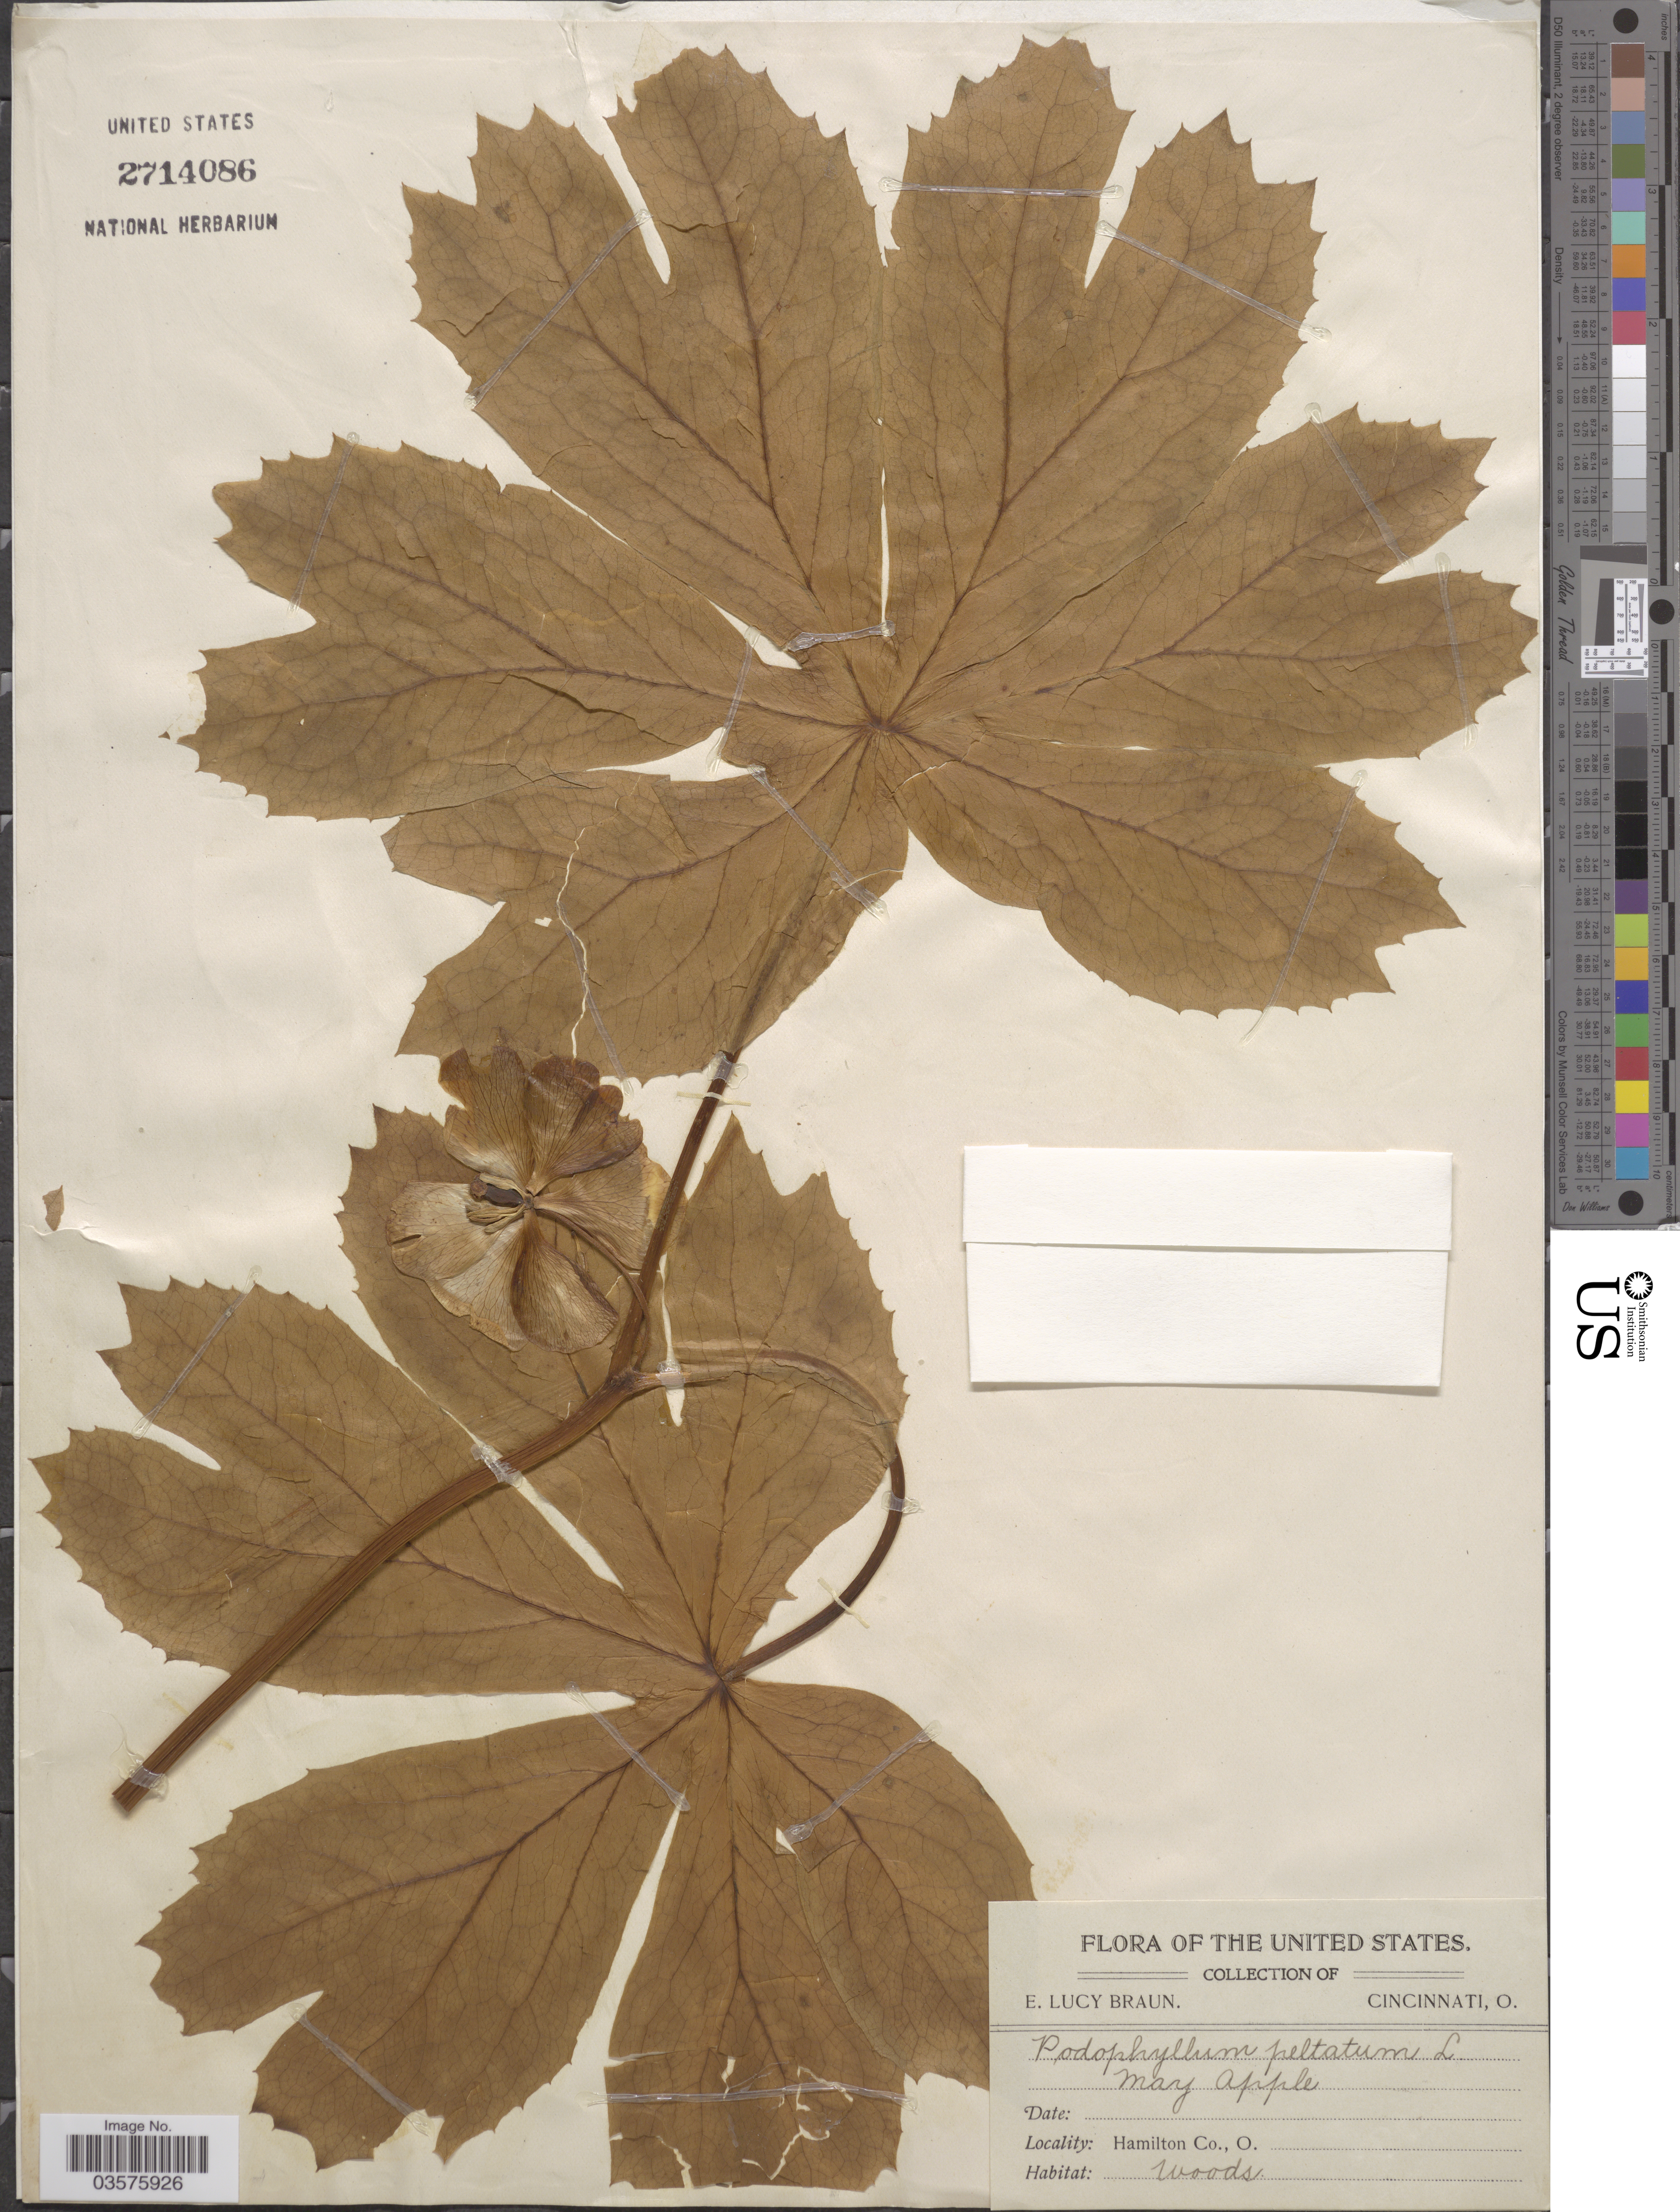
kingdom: Plantae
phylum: Tracheophyta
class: Magnoliopsida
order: Ranunculales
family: Berberidaceae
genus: Podophyllum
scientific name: Podophyllum peltatum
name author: L.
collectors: E. L. Braun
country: United States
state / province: Ohio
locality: Hamilton Co.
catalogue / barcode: US 2714086